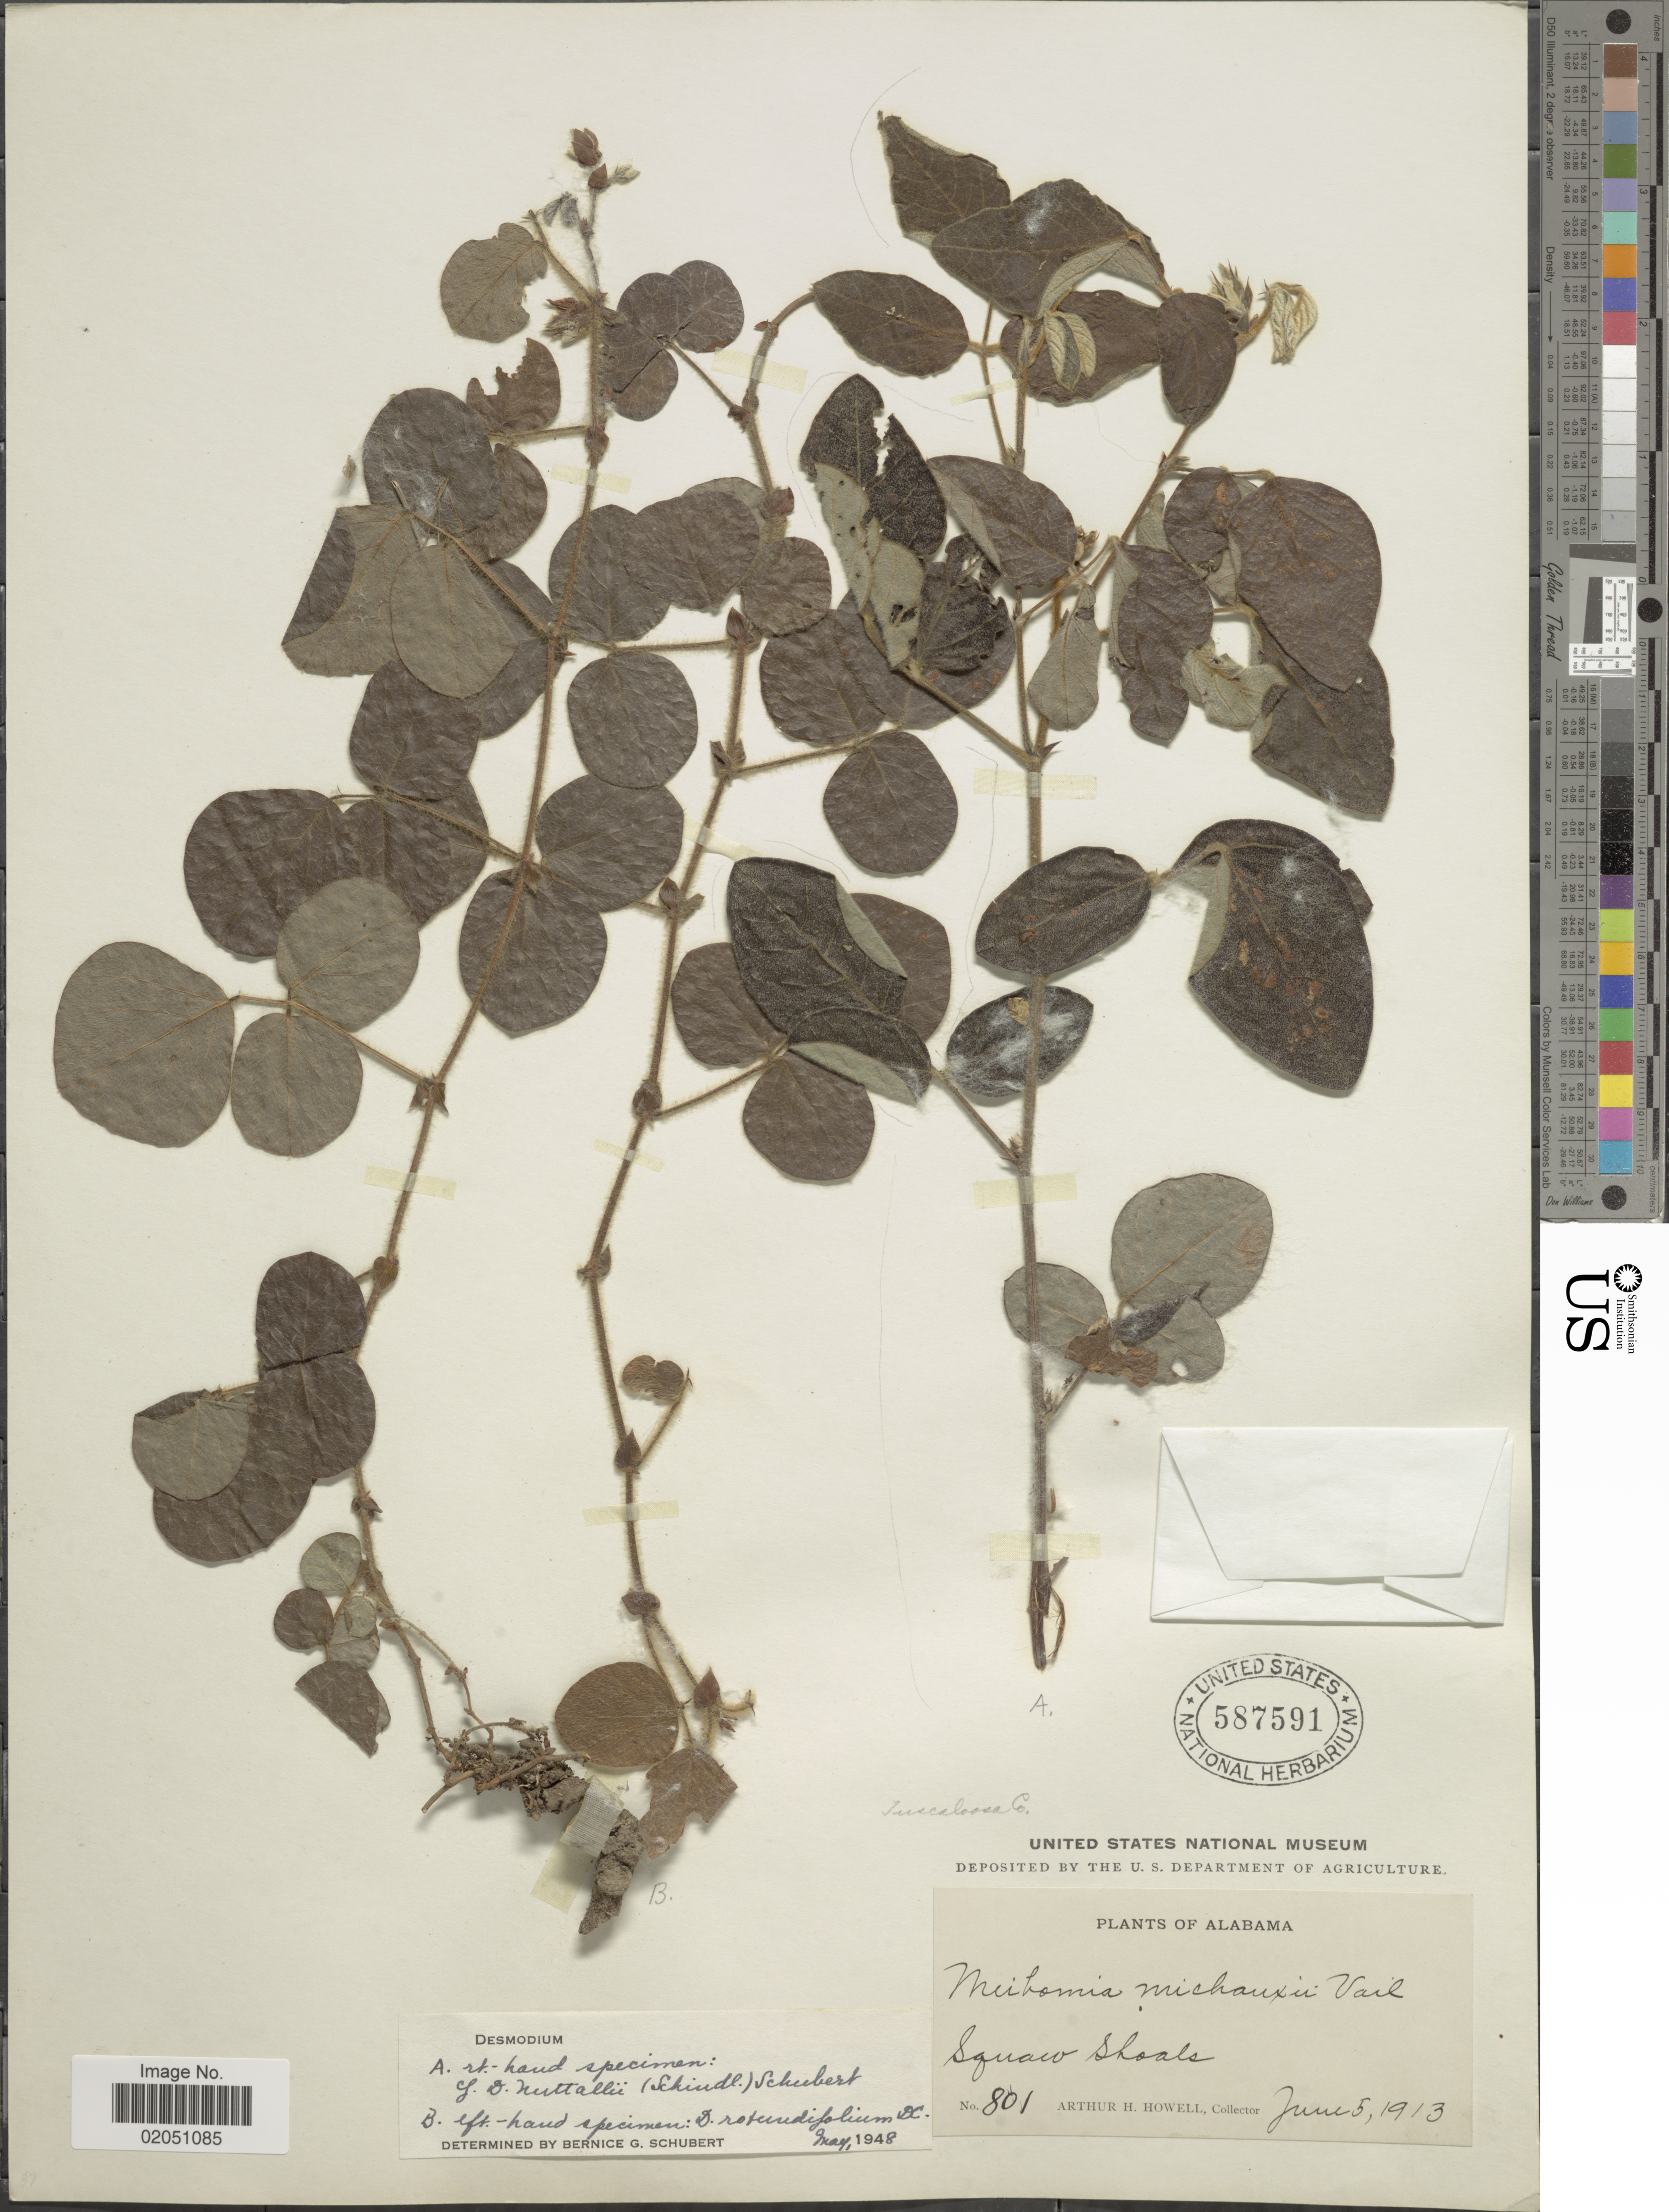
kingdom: Plantae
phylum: Tracheophyta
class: Magnoliopsida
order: Fabales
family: Fabaceae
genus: Desmodium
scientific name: Desmodium nuttallii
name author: (Schindl.) B.G. Schub.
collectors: A. Howell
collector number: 801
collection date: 1913-06-05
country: United States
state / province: Alabama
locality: Squaw Shoals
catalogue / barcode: US 587591